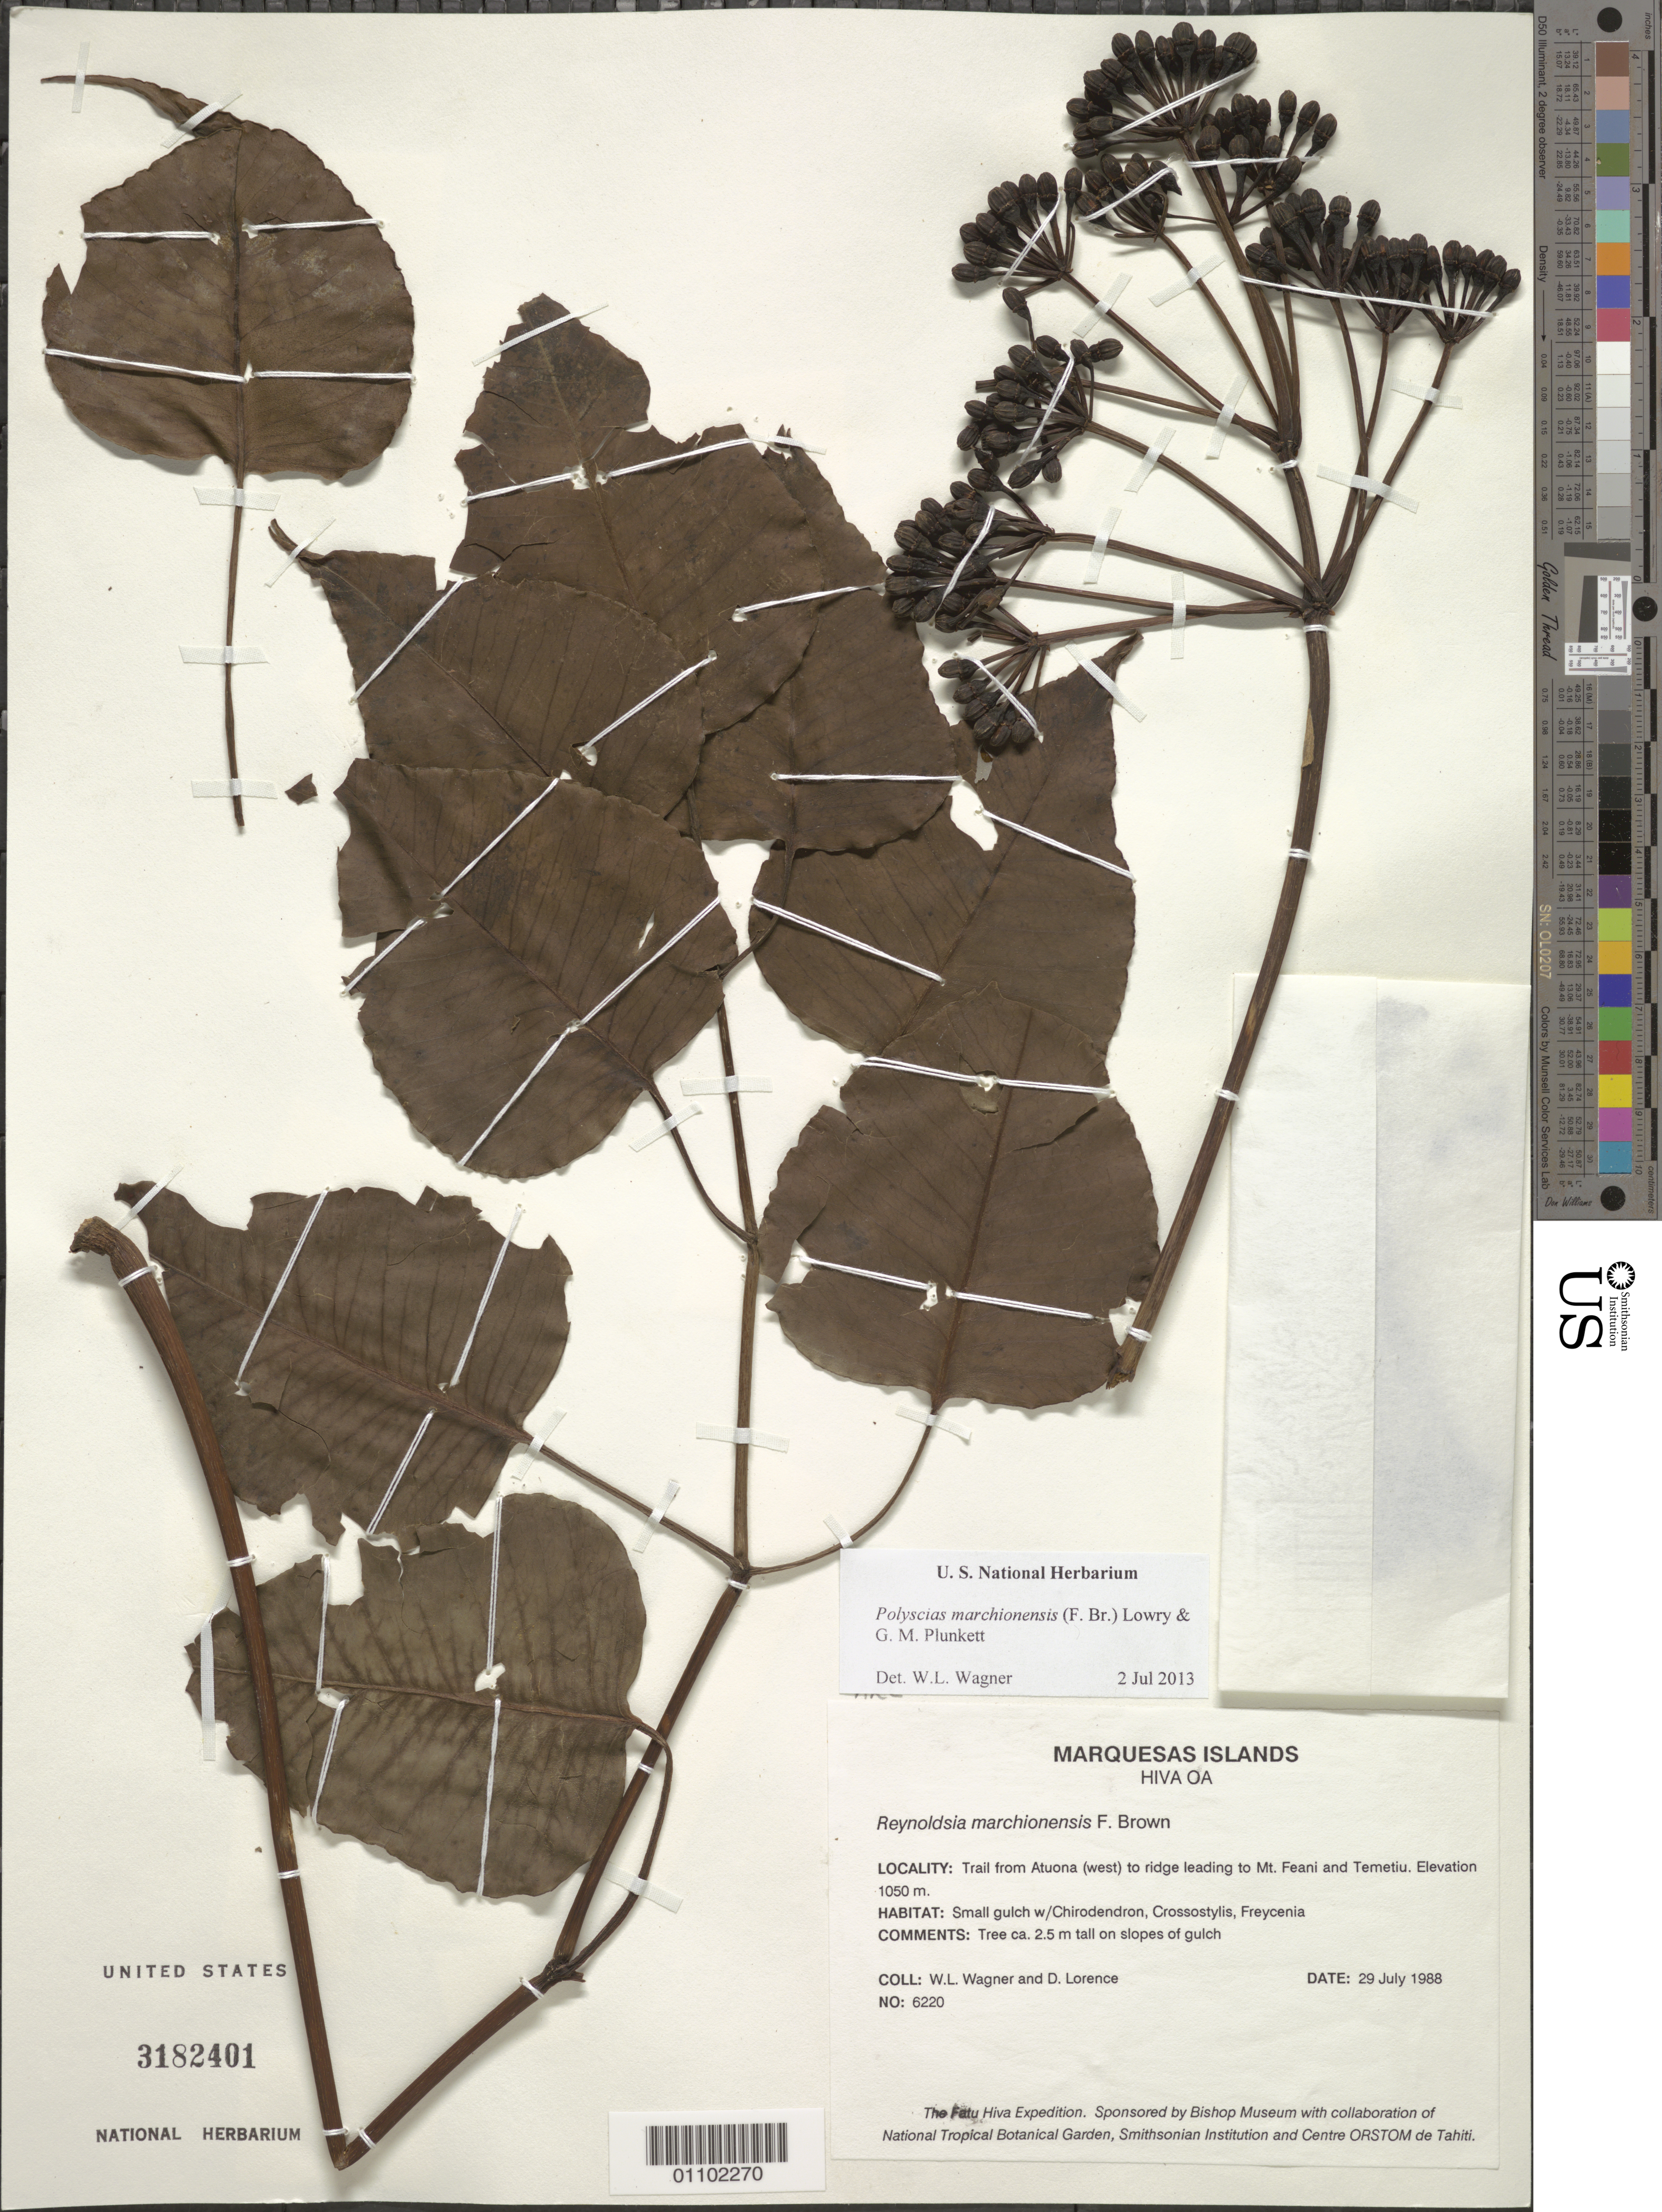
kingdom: Plantae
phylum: Tracheophyta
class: Magnoliopsida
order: Apiales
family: Araliaceae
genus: Polyscias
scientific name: Polyscias marchionensis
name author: (F. Br.) T.K. Lowery & G. M. Plunkett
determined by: Lorence, David H., (PTBG), National Tropical Botanical Garden (UNITED STATES)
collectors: W. L. Wagner & D. Lorence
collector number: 6220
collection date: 1988-07-29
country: French Polynesia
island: Hiva Oa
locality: trail from Atuona (W) to ridge leading to Mt. Feani and Temetiu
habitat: Small gulch w/Cheirodendron, Crossostylis, Freycinetia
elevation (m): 1050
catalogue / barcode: US 3182401